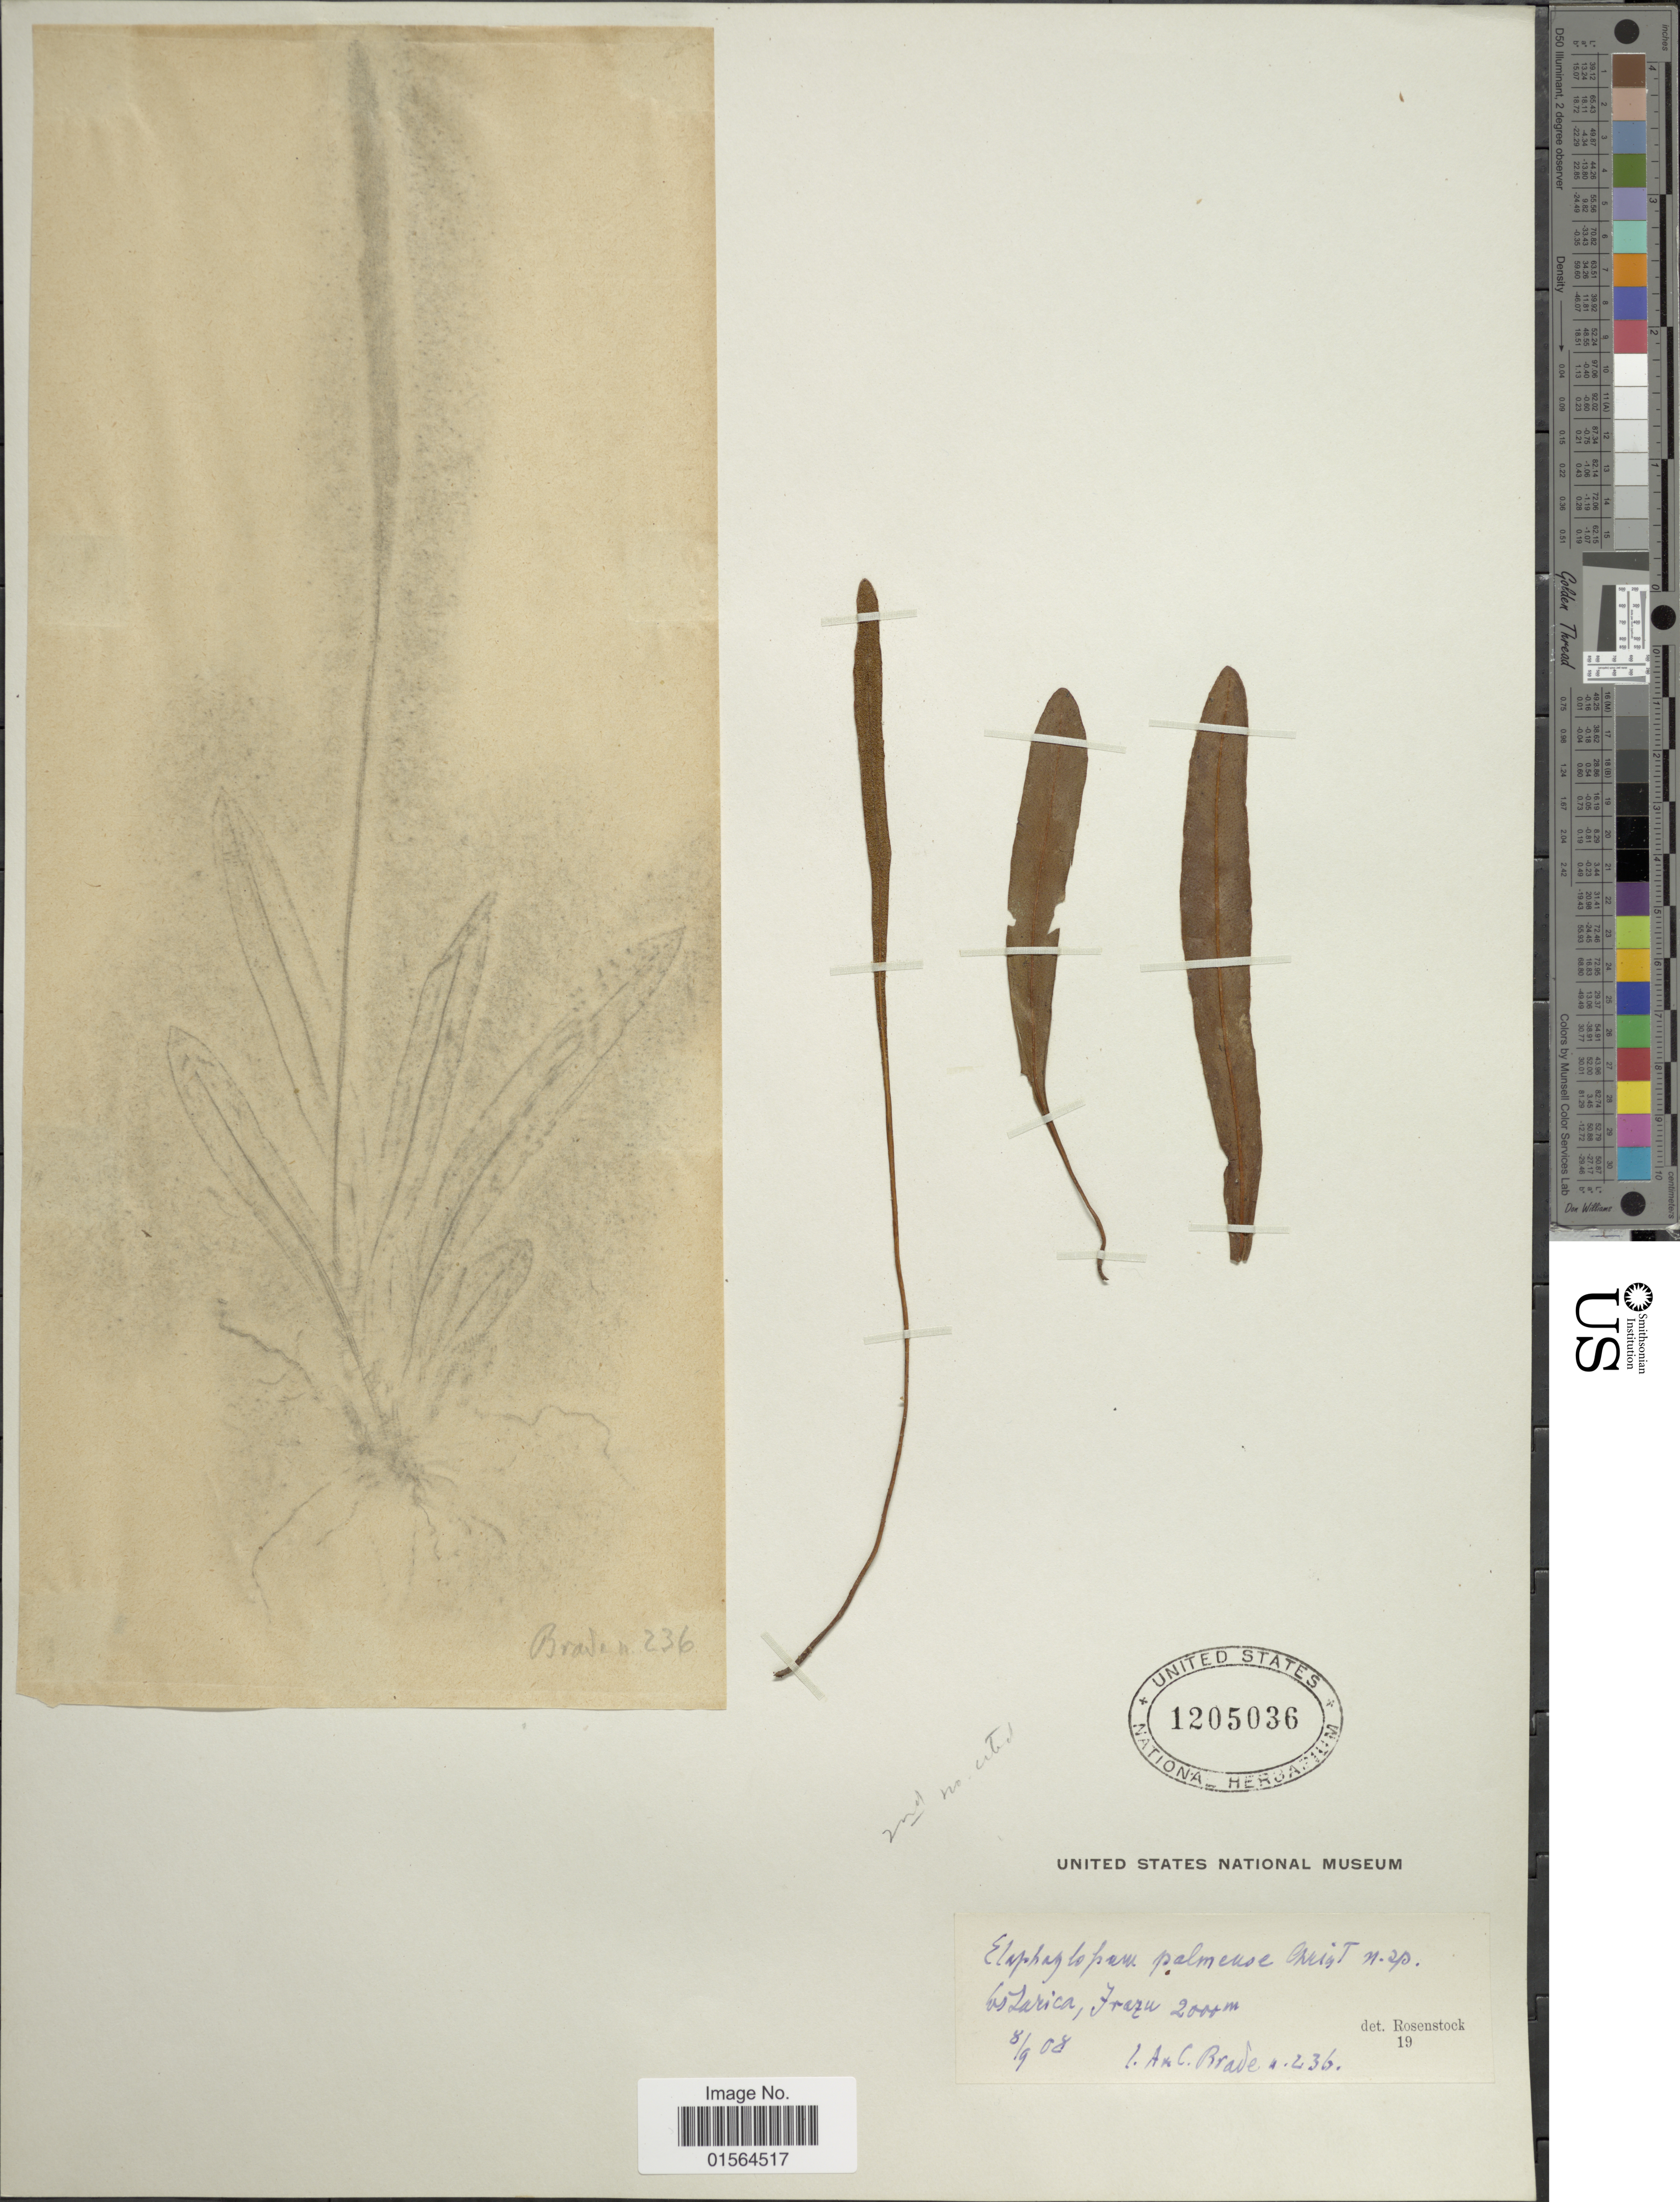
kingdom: Plantae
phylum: Tracheophyta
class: Polypodiopsida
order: Polypodiales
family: Dryopteridaceae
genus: Elaphoglossum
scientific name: Elaphoglossum palmense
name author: Christ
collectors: A. Brade & C. Brade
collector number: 236*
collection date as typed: Transcribed d/m/y: 8/9/8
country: Costa Rica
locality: Costarica, Irzau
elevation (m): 2000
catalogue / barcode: US 1205036